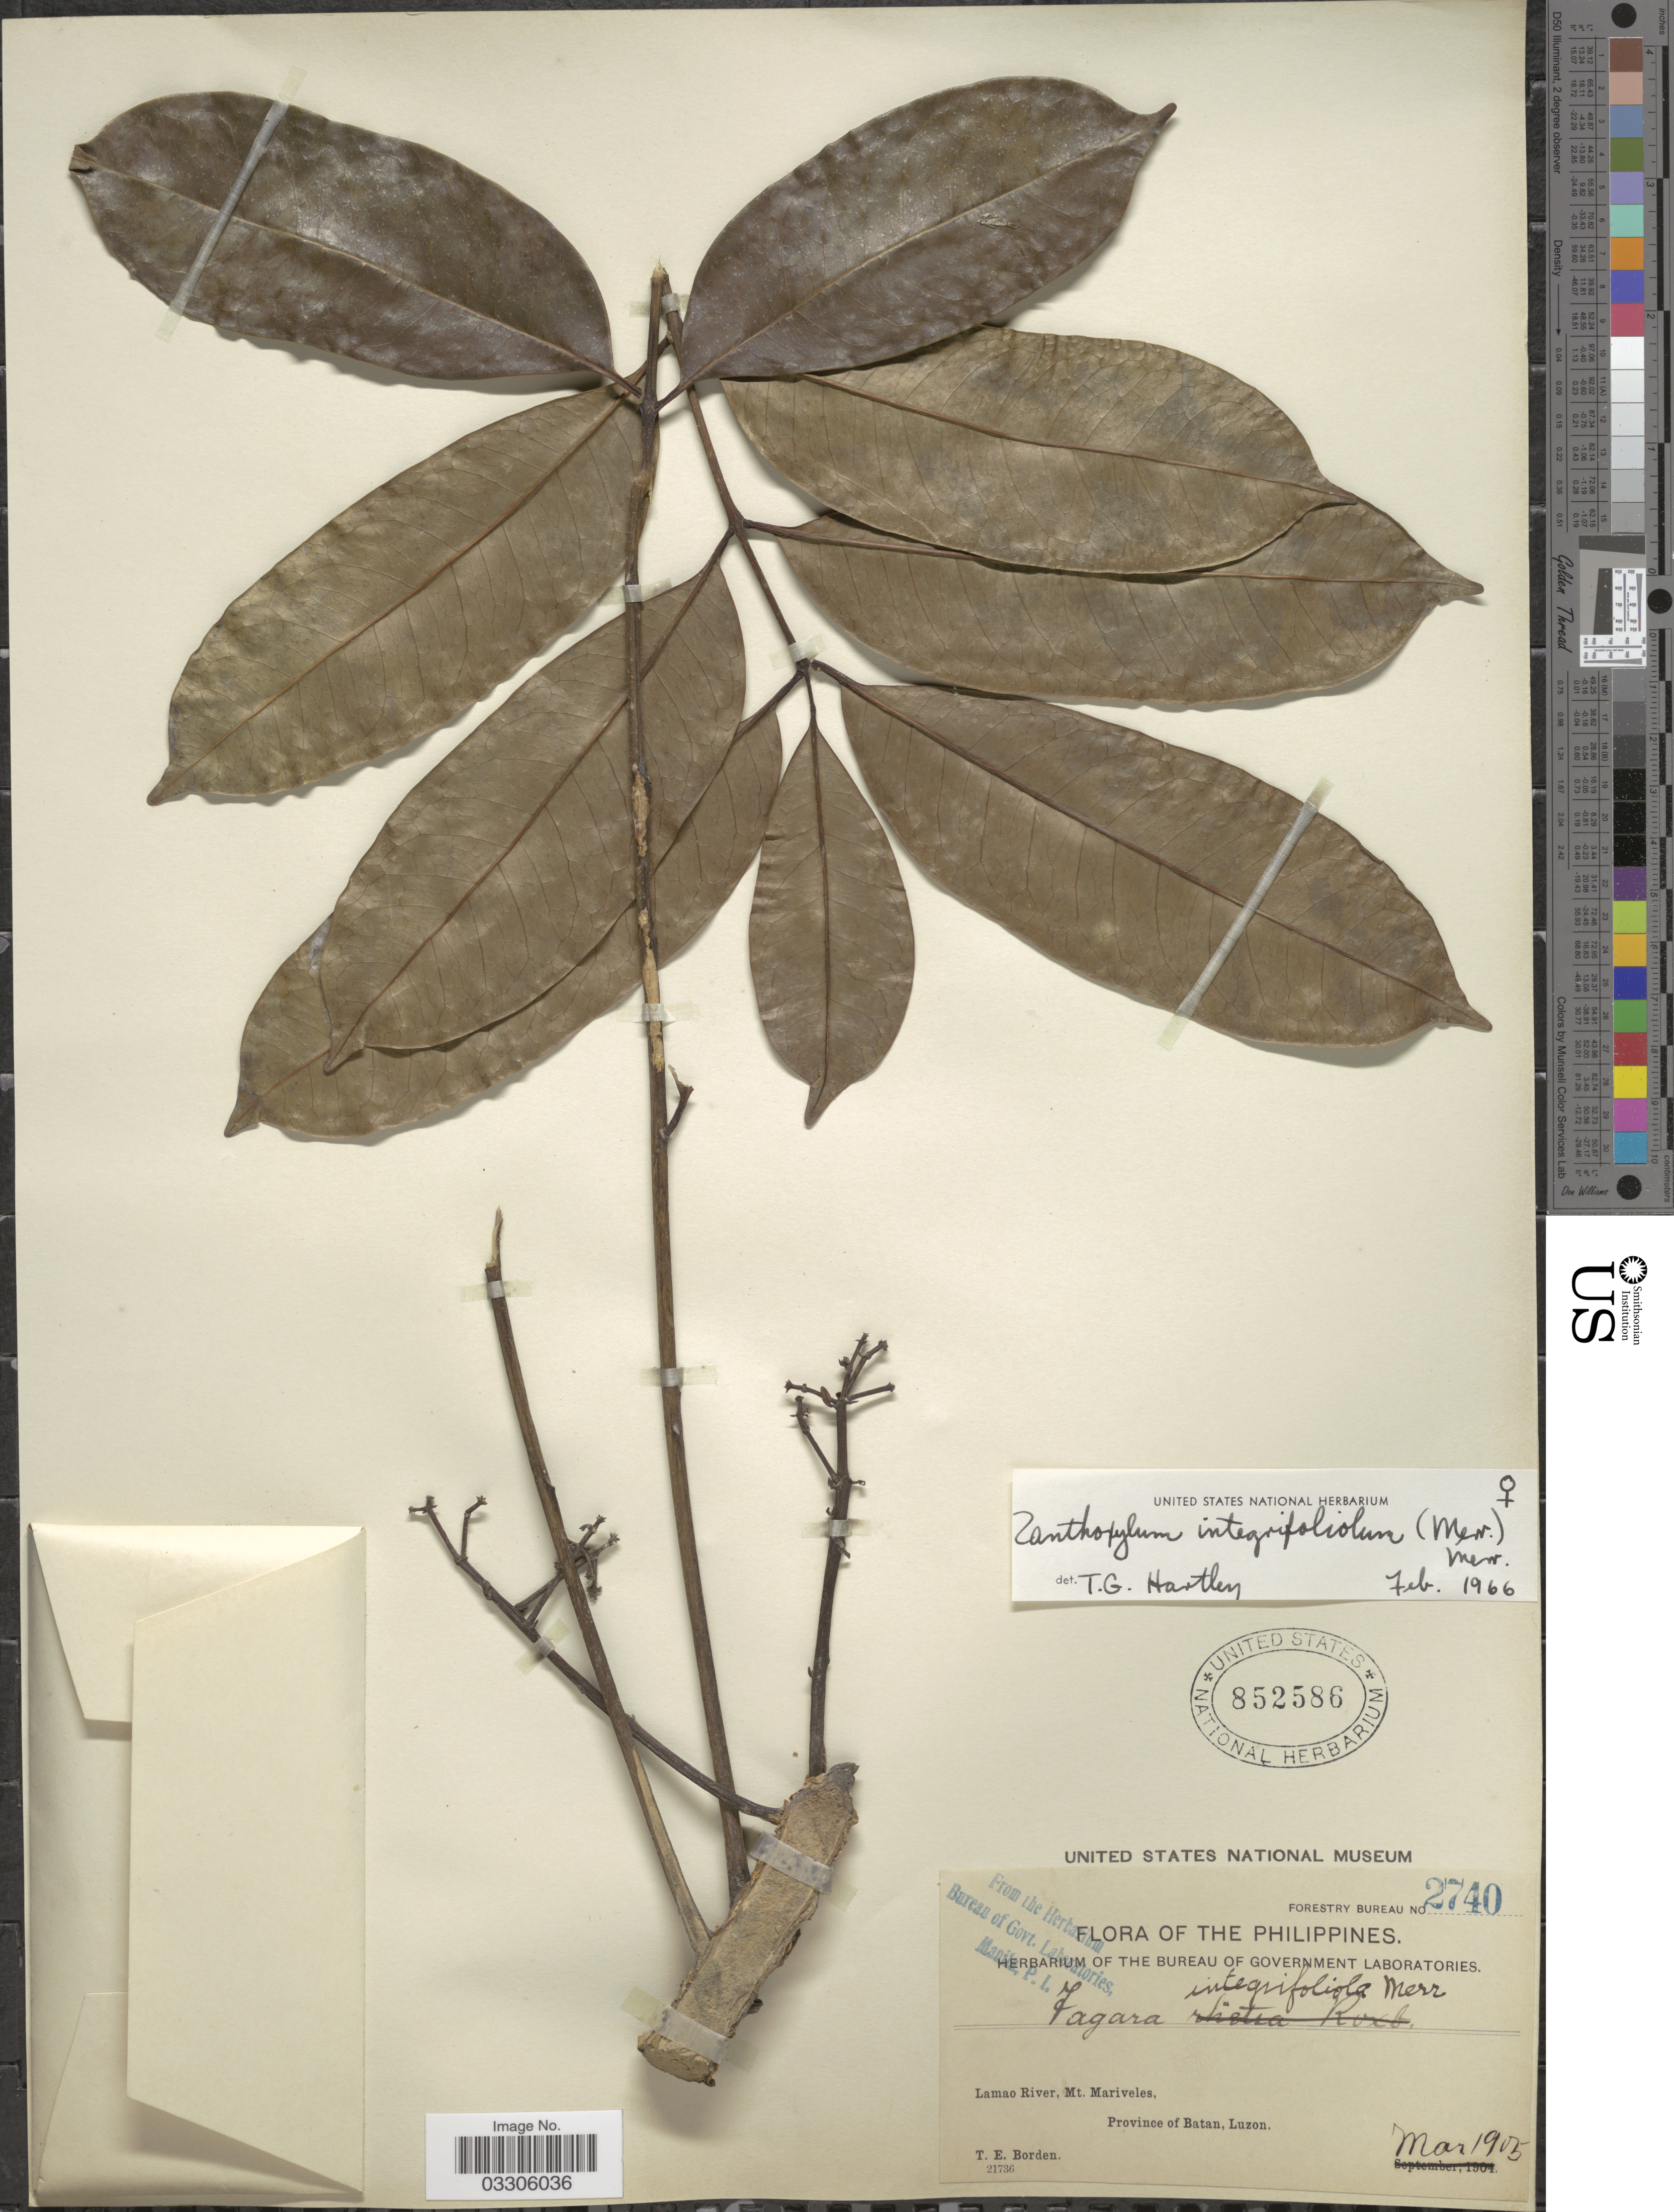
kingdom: Plantae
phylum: Tracheophyta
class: Magnoliopsida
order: Sapindales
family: Rutaceae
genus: Zanthoxylum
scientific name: Zanthoxylum integrifoliolum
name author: (Merr.) Merr.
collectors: T. E. Borden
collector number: Forestry Bureau 2740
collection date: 1905-03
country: Philippines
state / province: Cagayan Valley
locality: Lamao River, Mt. Mariveles, Province of Batan, Luzon.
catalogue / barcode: US 852586